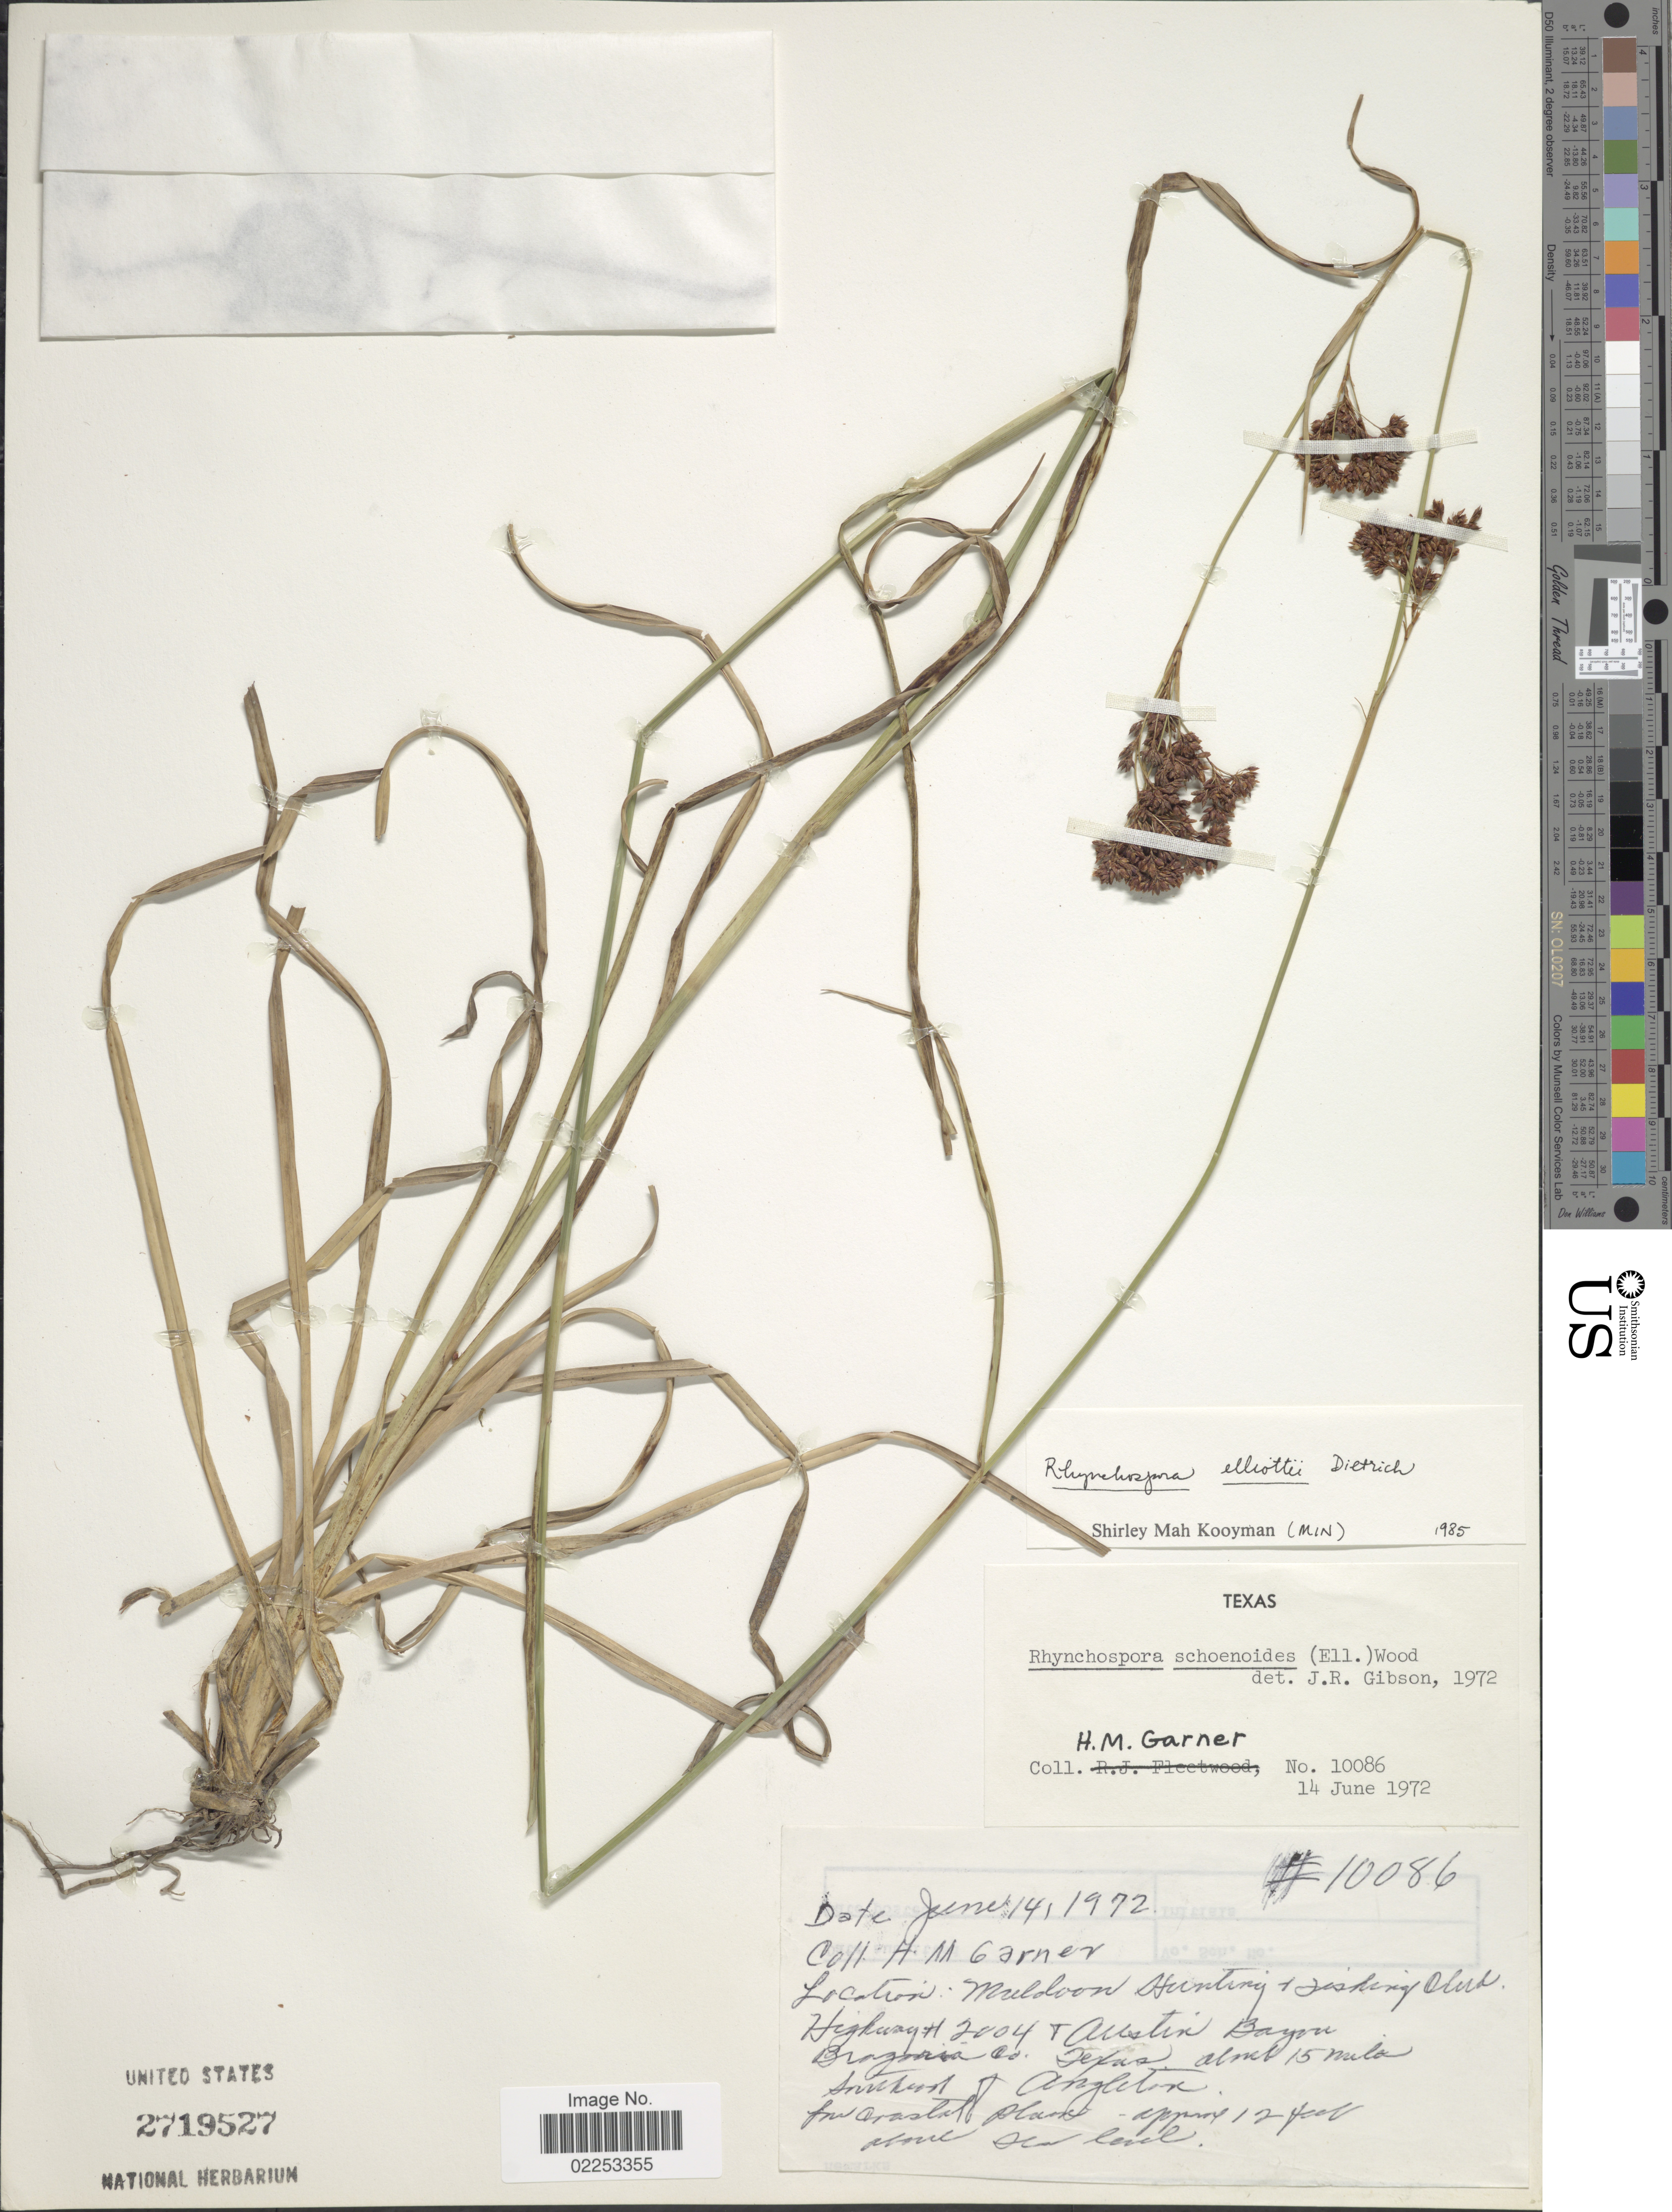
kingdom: Plantae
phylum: Tracheophyta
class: Liliopsida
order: Poales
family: Cyperaceae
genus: Rhynchospora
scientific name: Rhynchospora elliottii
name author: A. Dietr.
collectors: H. Garner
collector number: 10086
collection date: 1972-06-14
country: United States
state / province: Texas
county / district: Brazoria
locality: Muldoon Hunting + Fishing Shed Highway # 2004 T Austin Bayou Brazoria Co, about 15 miles southeast of Angleton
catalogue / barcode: US 2719527